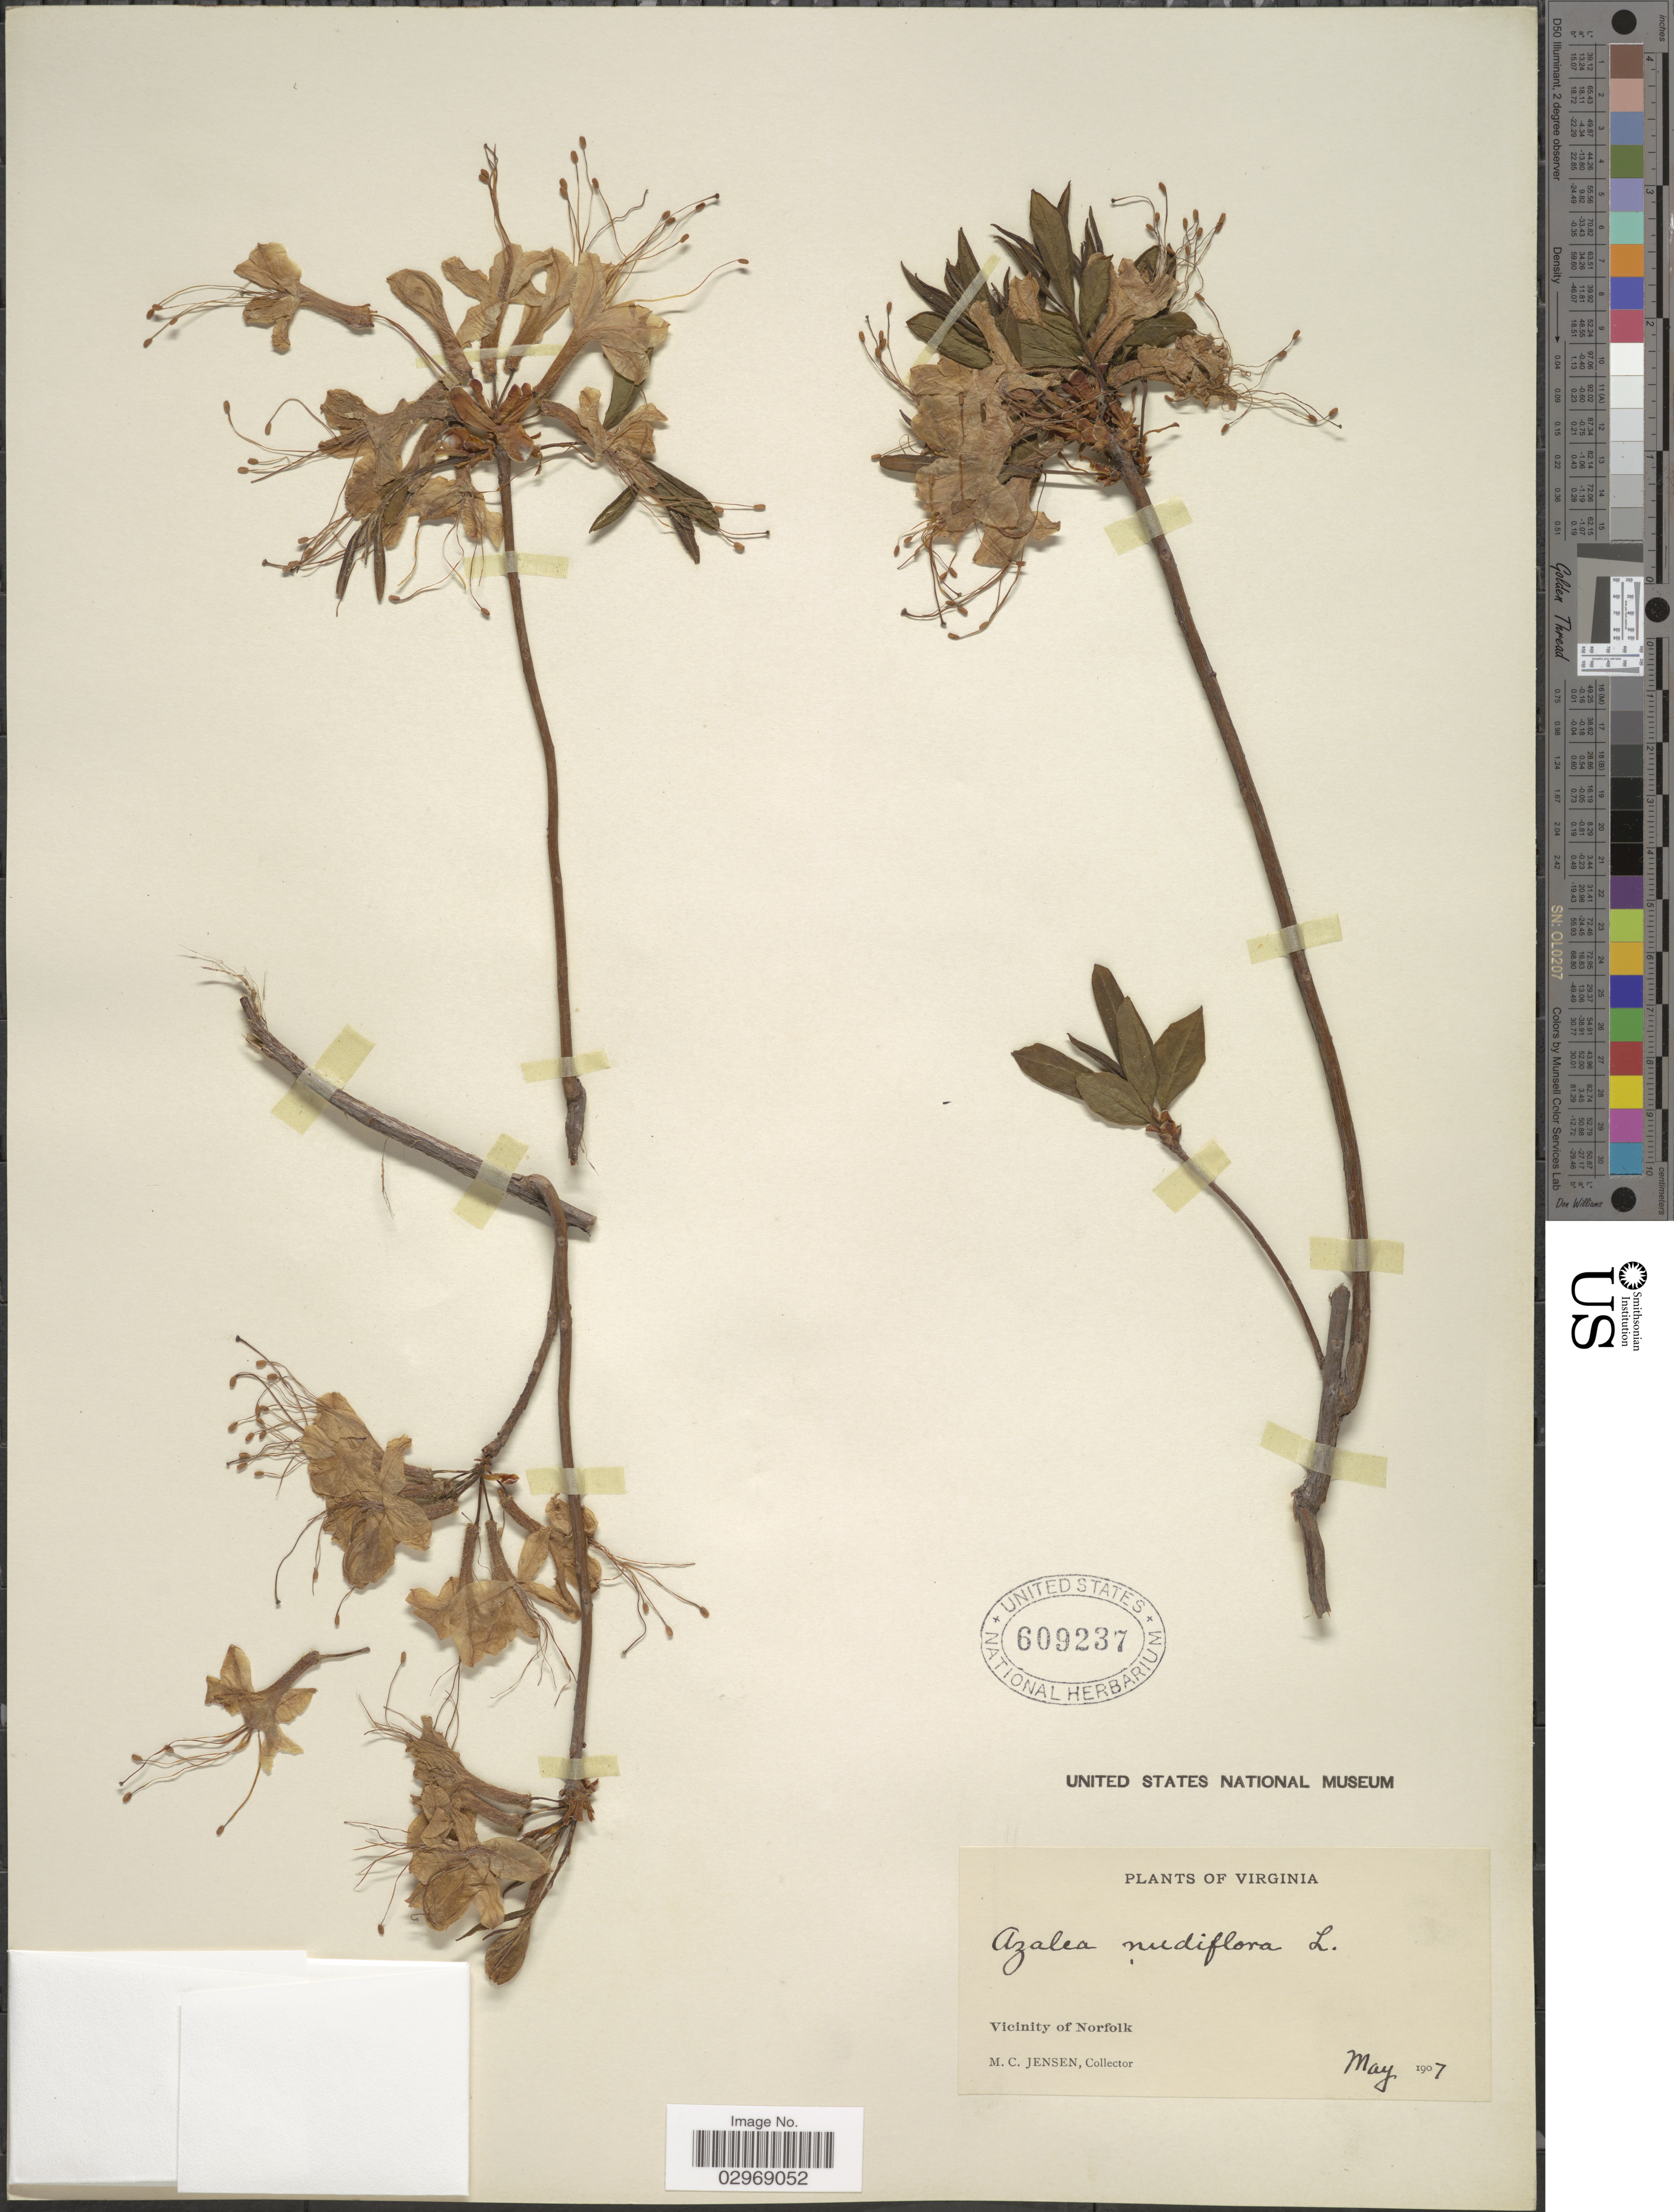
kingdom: Plantae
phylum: Tracheophyta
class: Magnoliopsida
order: Ericales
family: Ericaceae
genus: Rhododendron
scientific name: Rhododendron nudiflorum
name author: Torr.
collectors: M. C. Jensen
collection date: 1907-05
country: United States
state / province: Virginia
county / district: City of Norfolk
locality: Vicinity of Norfolk.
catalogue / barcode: US 609237